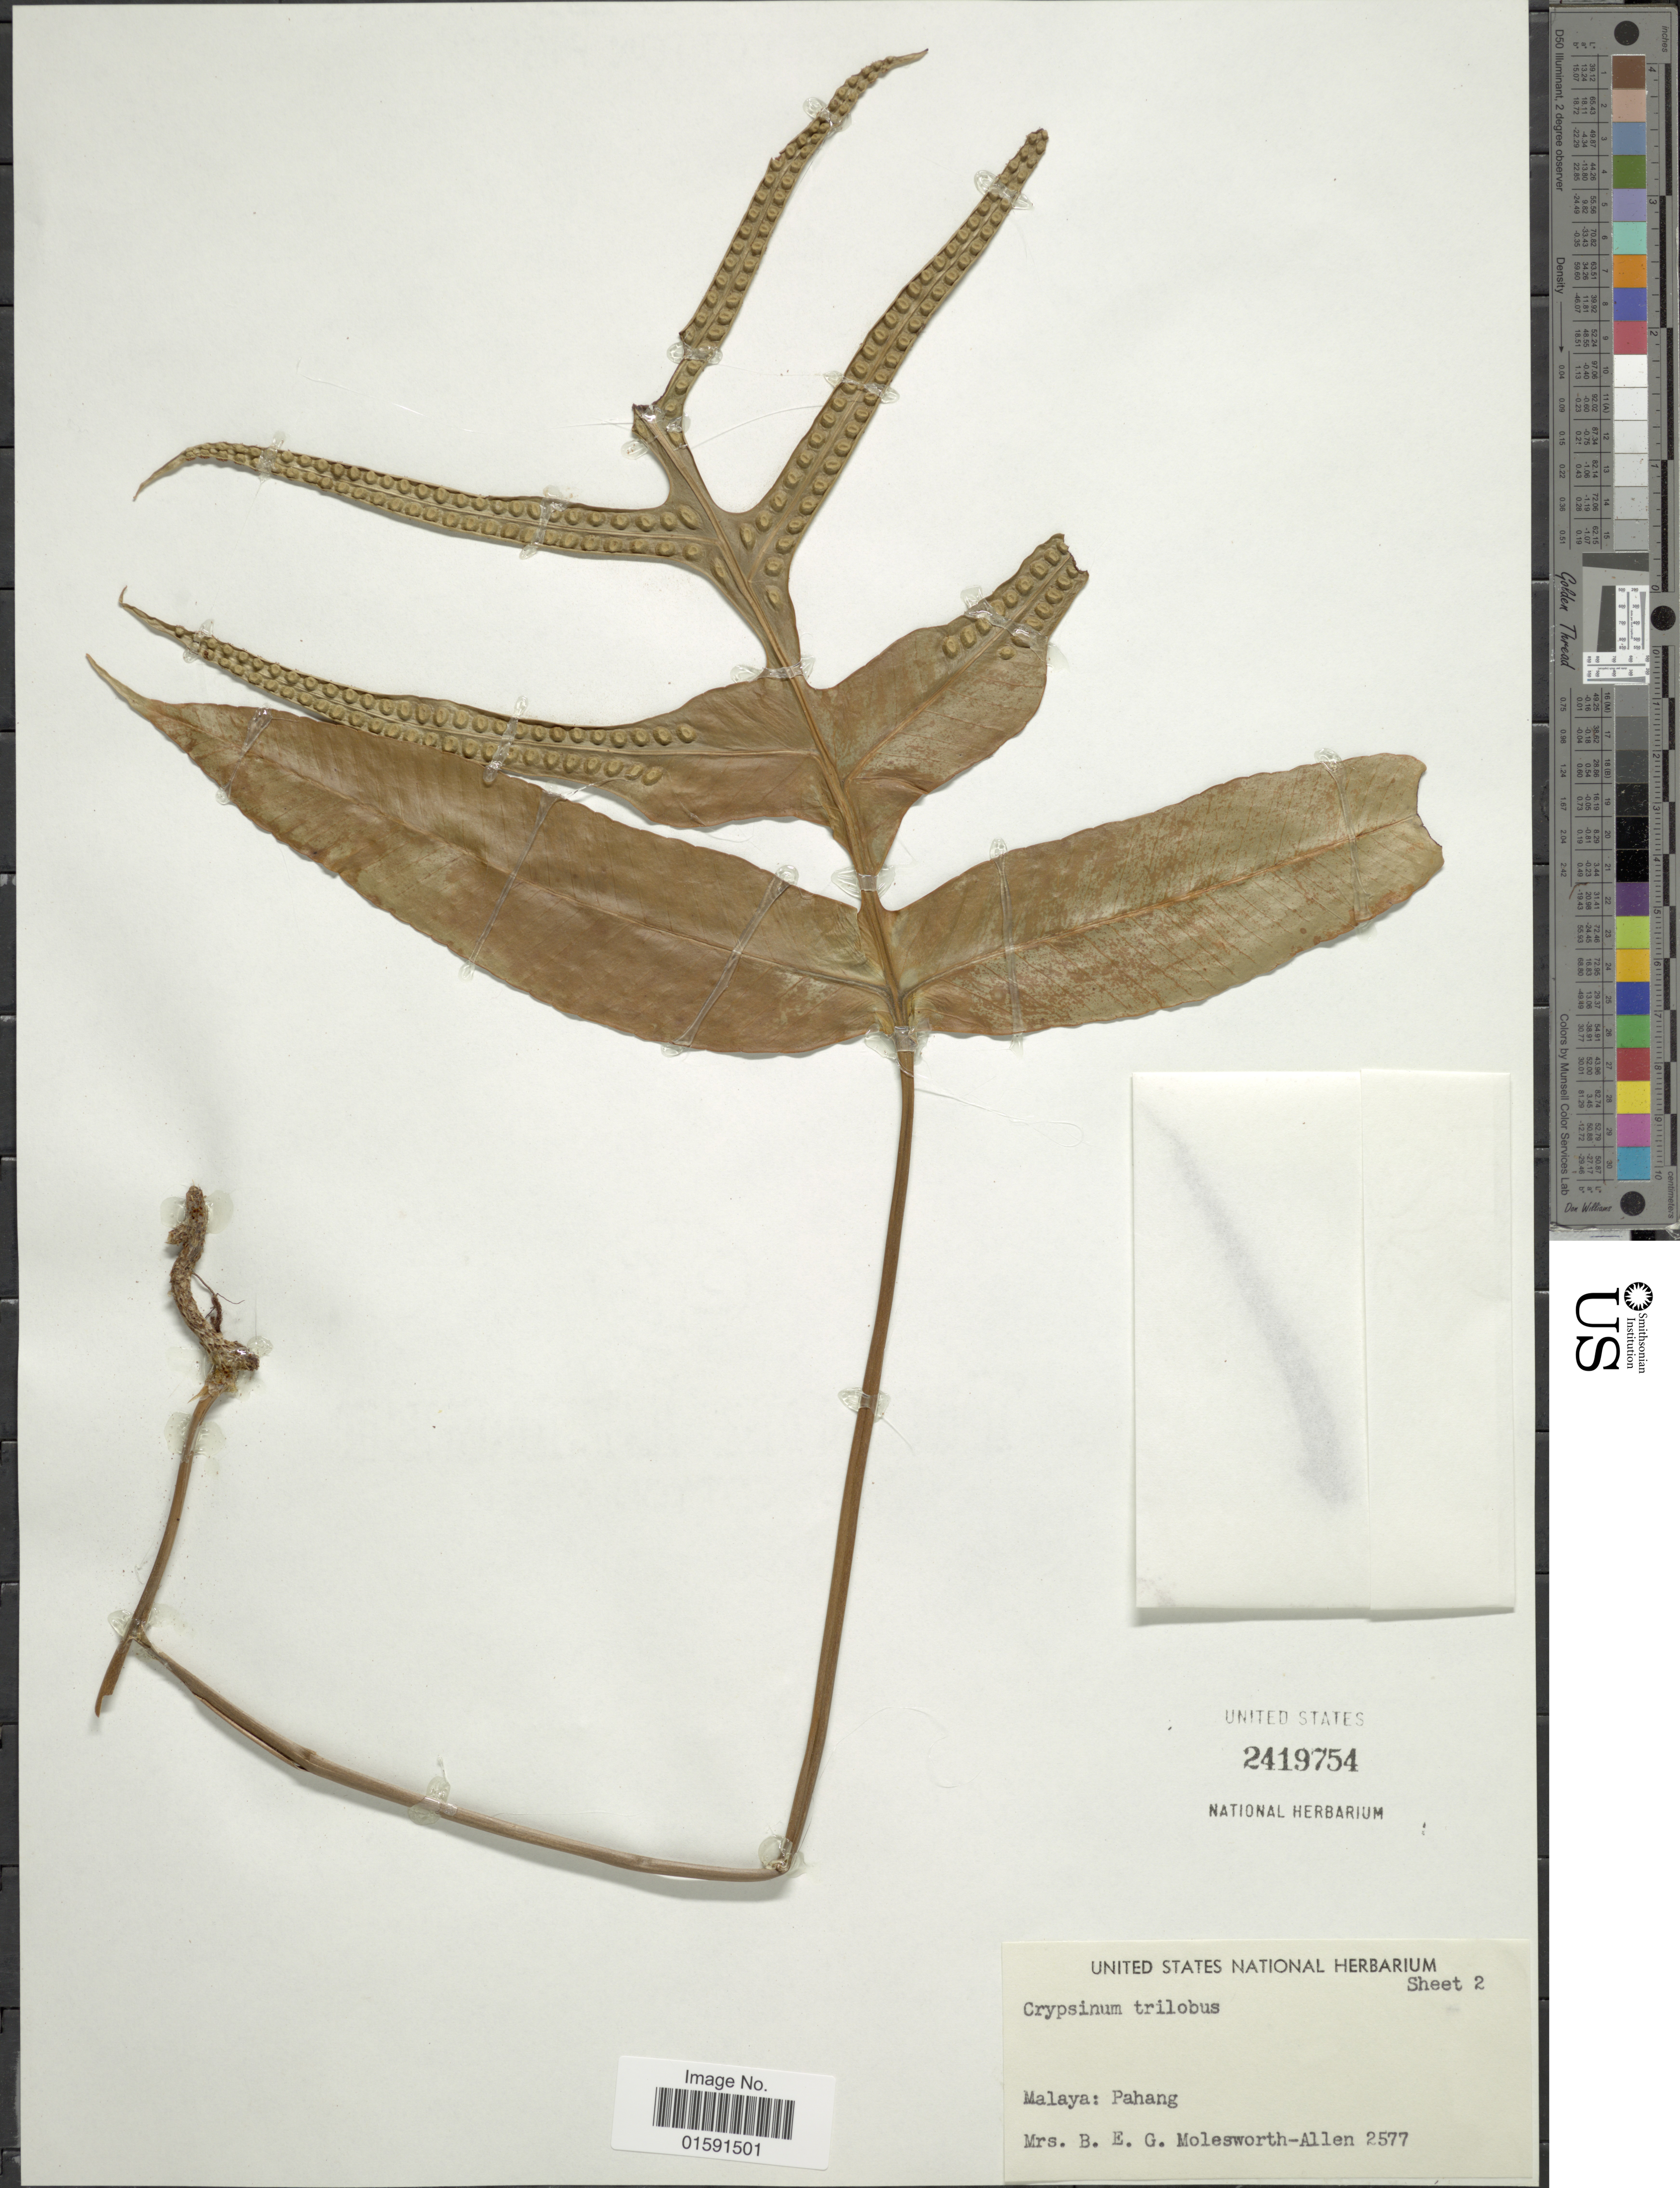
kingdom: Plantae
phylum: Tracheophyta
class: Polypodiopsida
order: Polypodiales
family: Polypodiaceae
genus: Selliguea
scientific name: Selliguea triloba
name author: (Houtt.) M.G. Price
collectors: B. E. G. Molesworth-Allen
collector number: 2577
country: Malaysia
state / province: Pahang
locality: Malaya: Pahang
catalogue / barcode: US 2419754